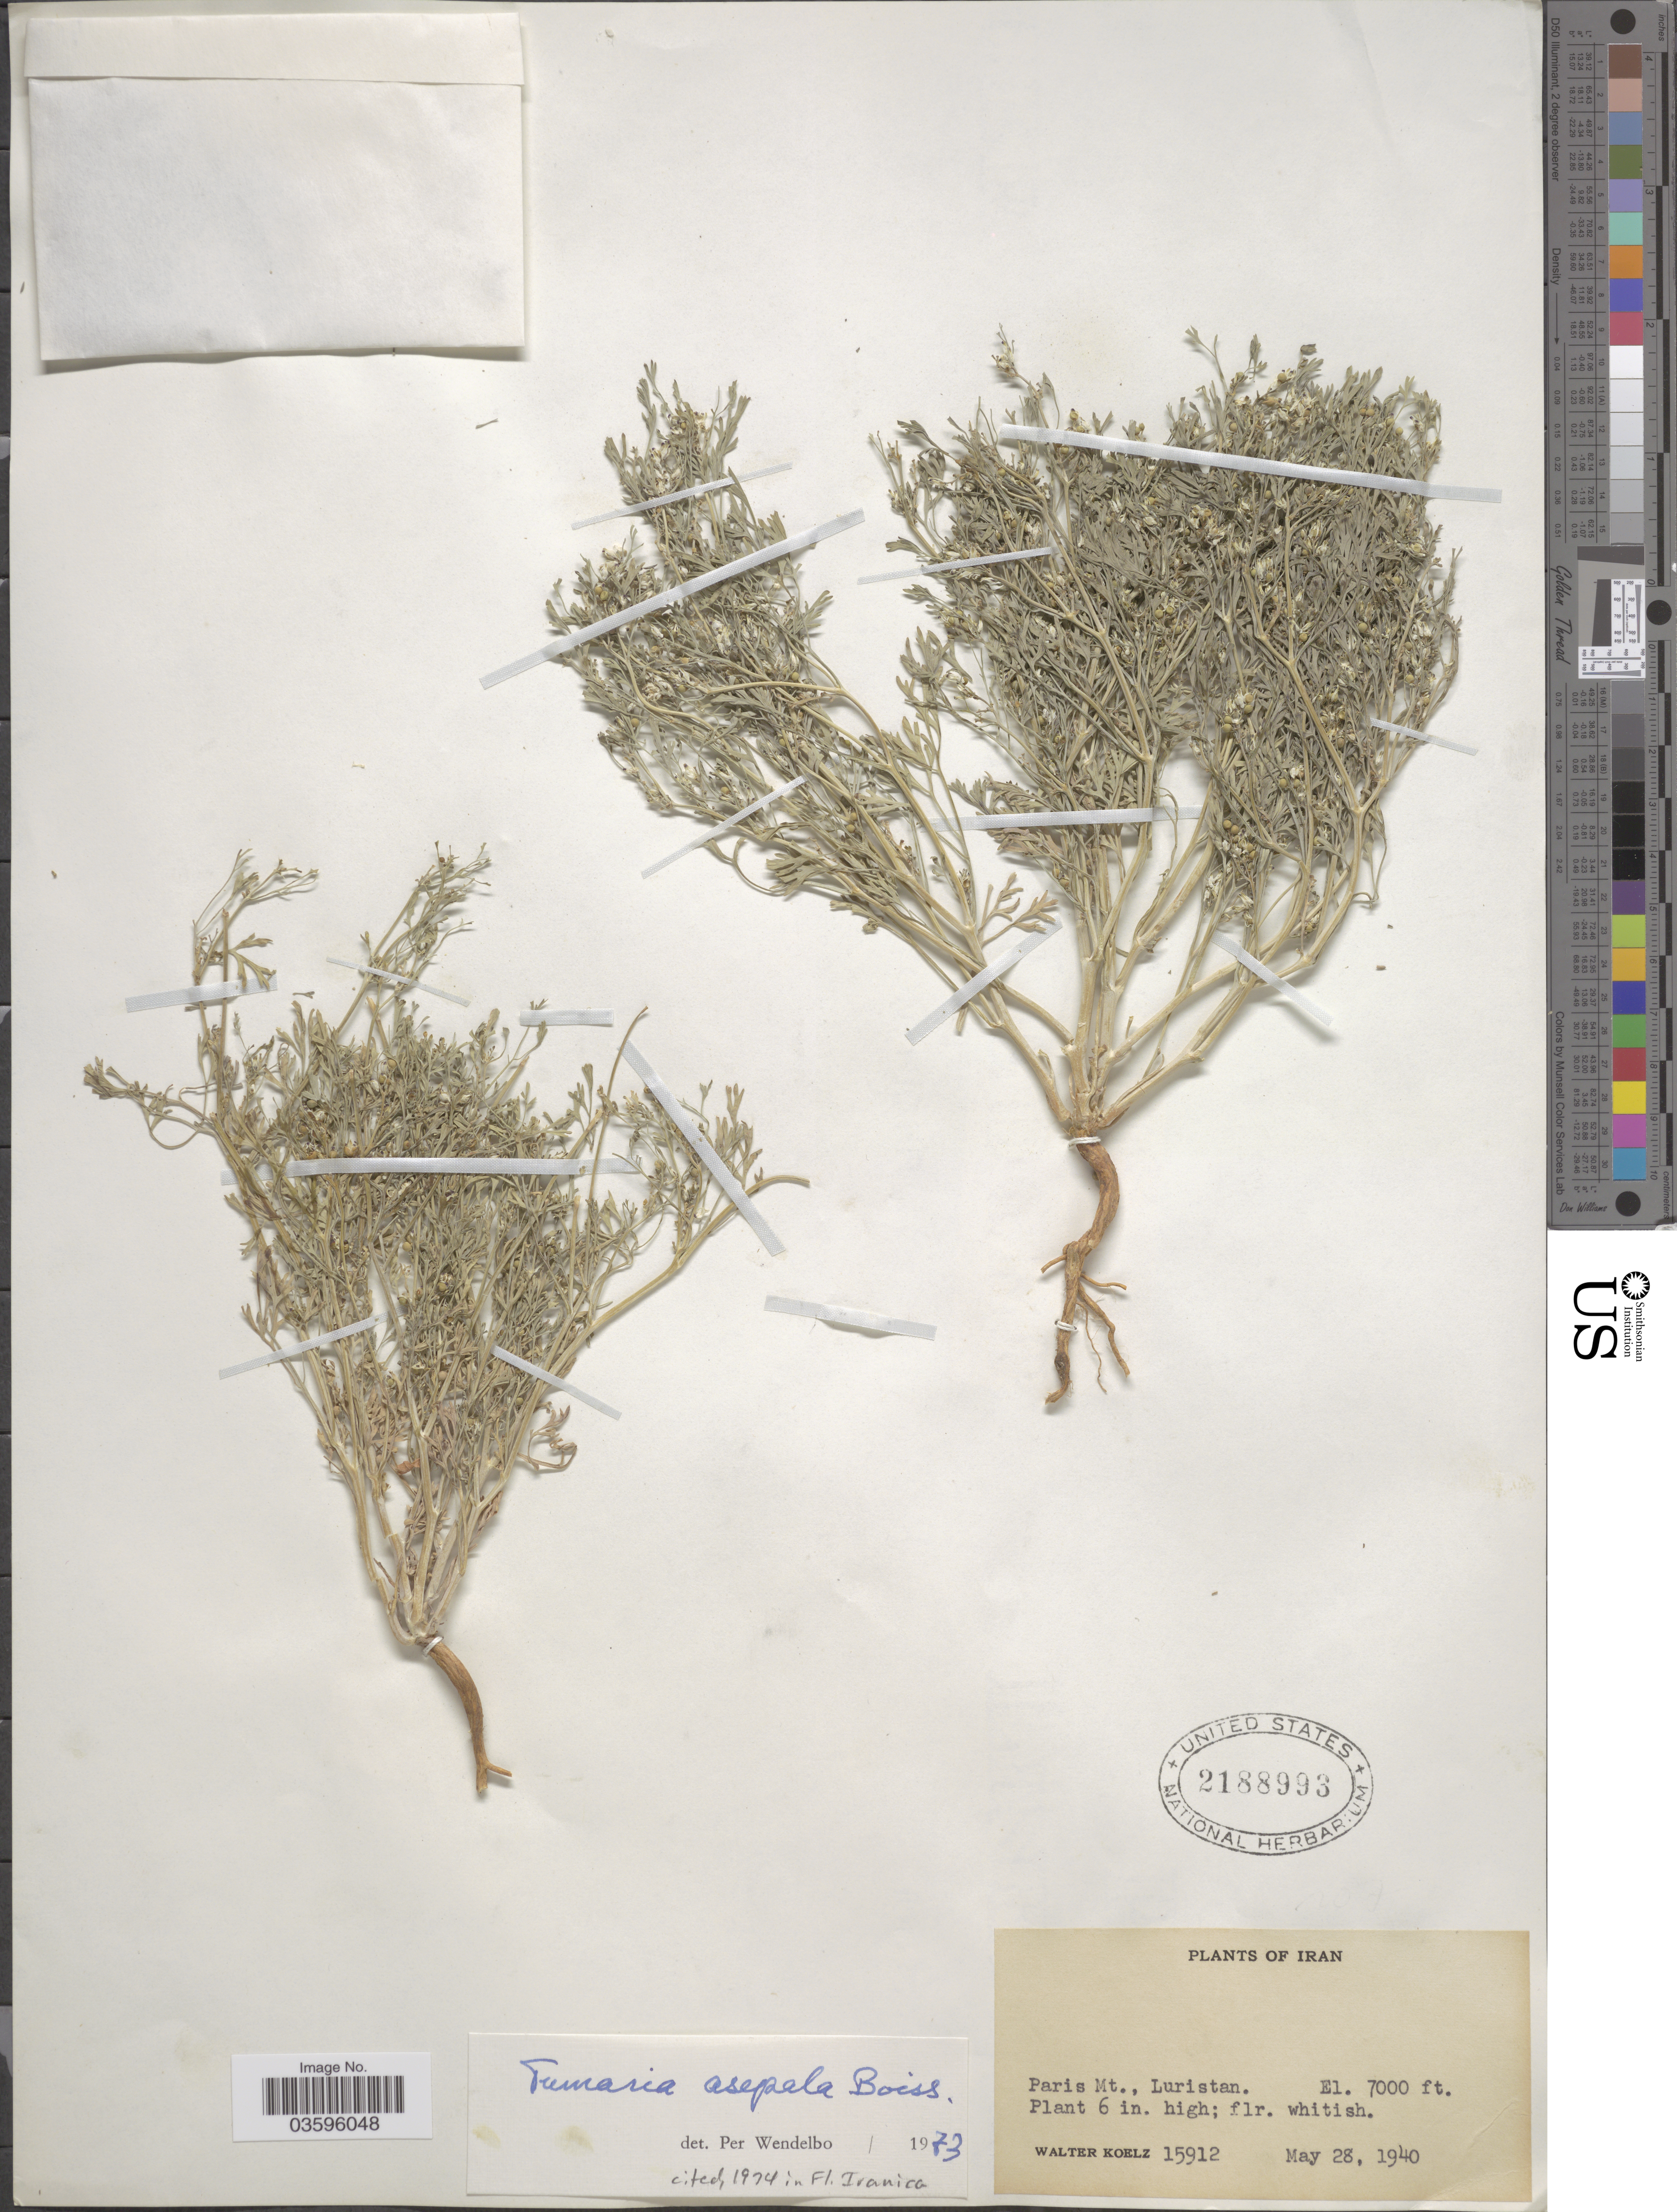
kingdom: Plantae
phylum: Tracheophyta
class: Magnoliopsida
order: Ranunculales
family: Papaveraceae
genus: Fumaria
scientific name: Fumaria asepala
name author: Boiss.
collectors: W. N. Koelz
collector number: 15912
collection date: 1940-05-28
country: Iran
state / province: Lorestan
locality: Paris Mt., Luristan.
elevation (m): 2134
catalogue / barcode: US 2188993